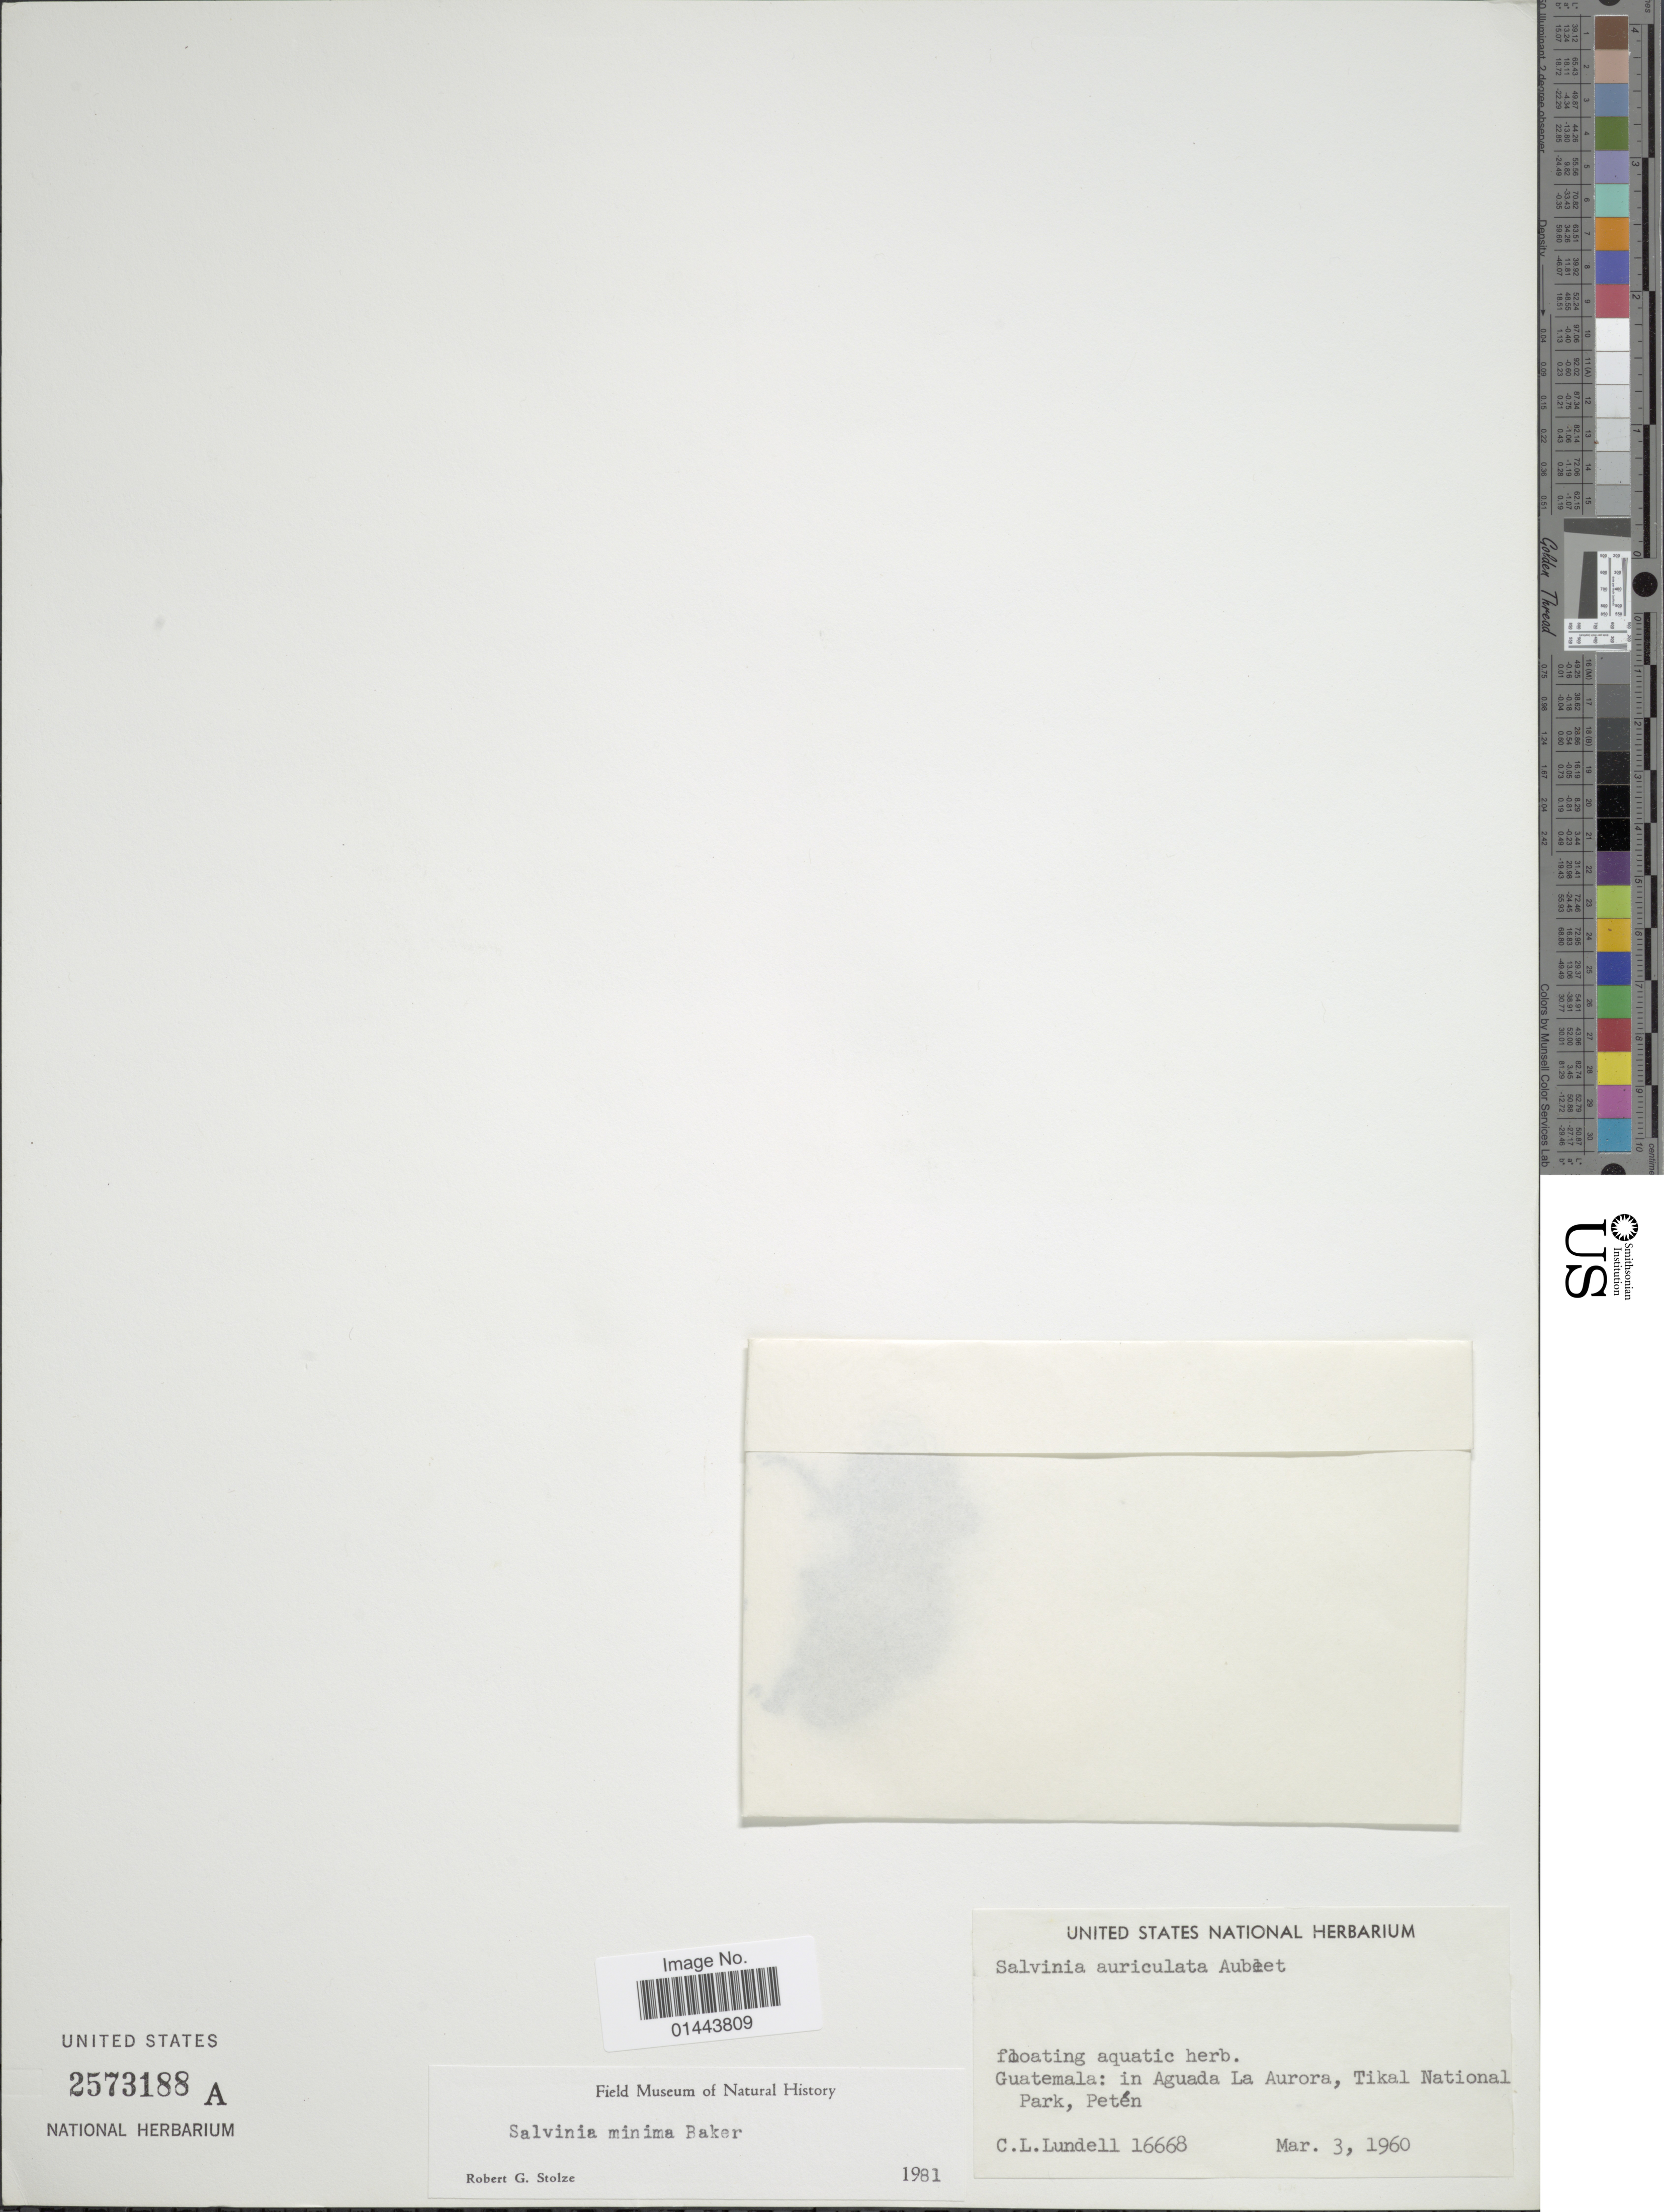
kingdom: Plantae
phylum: Tracheophyta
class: Polypodiopsida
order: Salviniales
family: Salviniaceae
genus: Salvinia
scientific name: Salvinia minima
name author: Baker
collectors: C. L. Lundell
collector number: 16668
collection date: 1960-03-03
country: Guatemala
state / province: El Petén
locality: In Aguada La Aurora, Tikal National Park, Petén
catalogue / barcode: US 2573188A